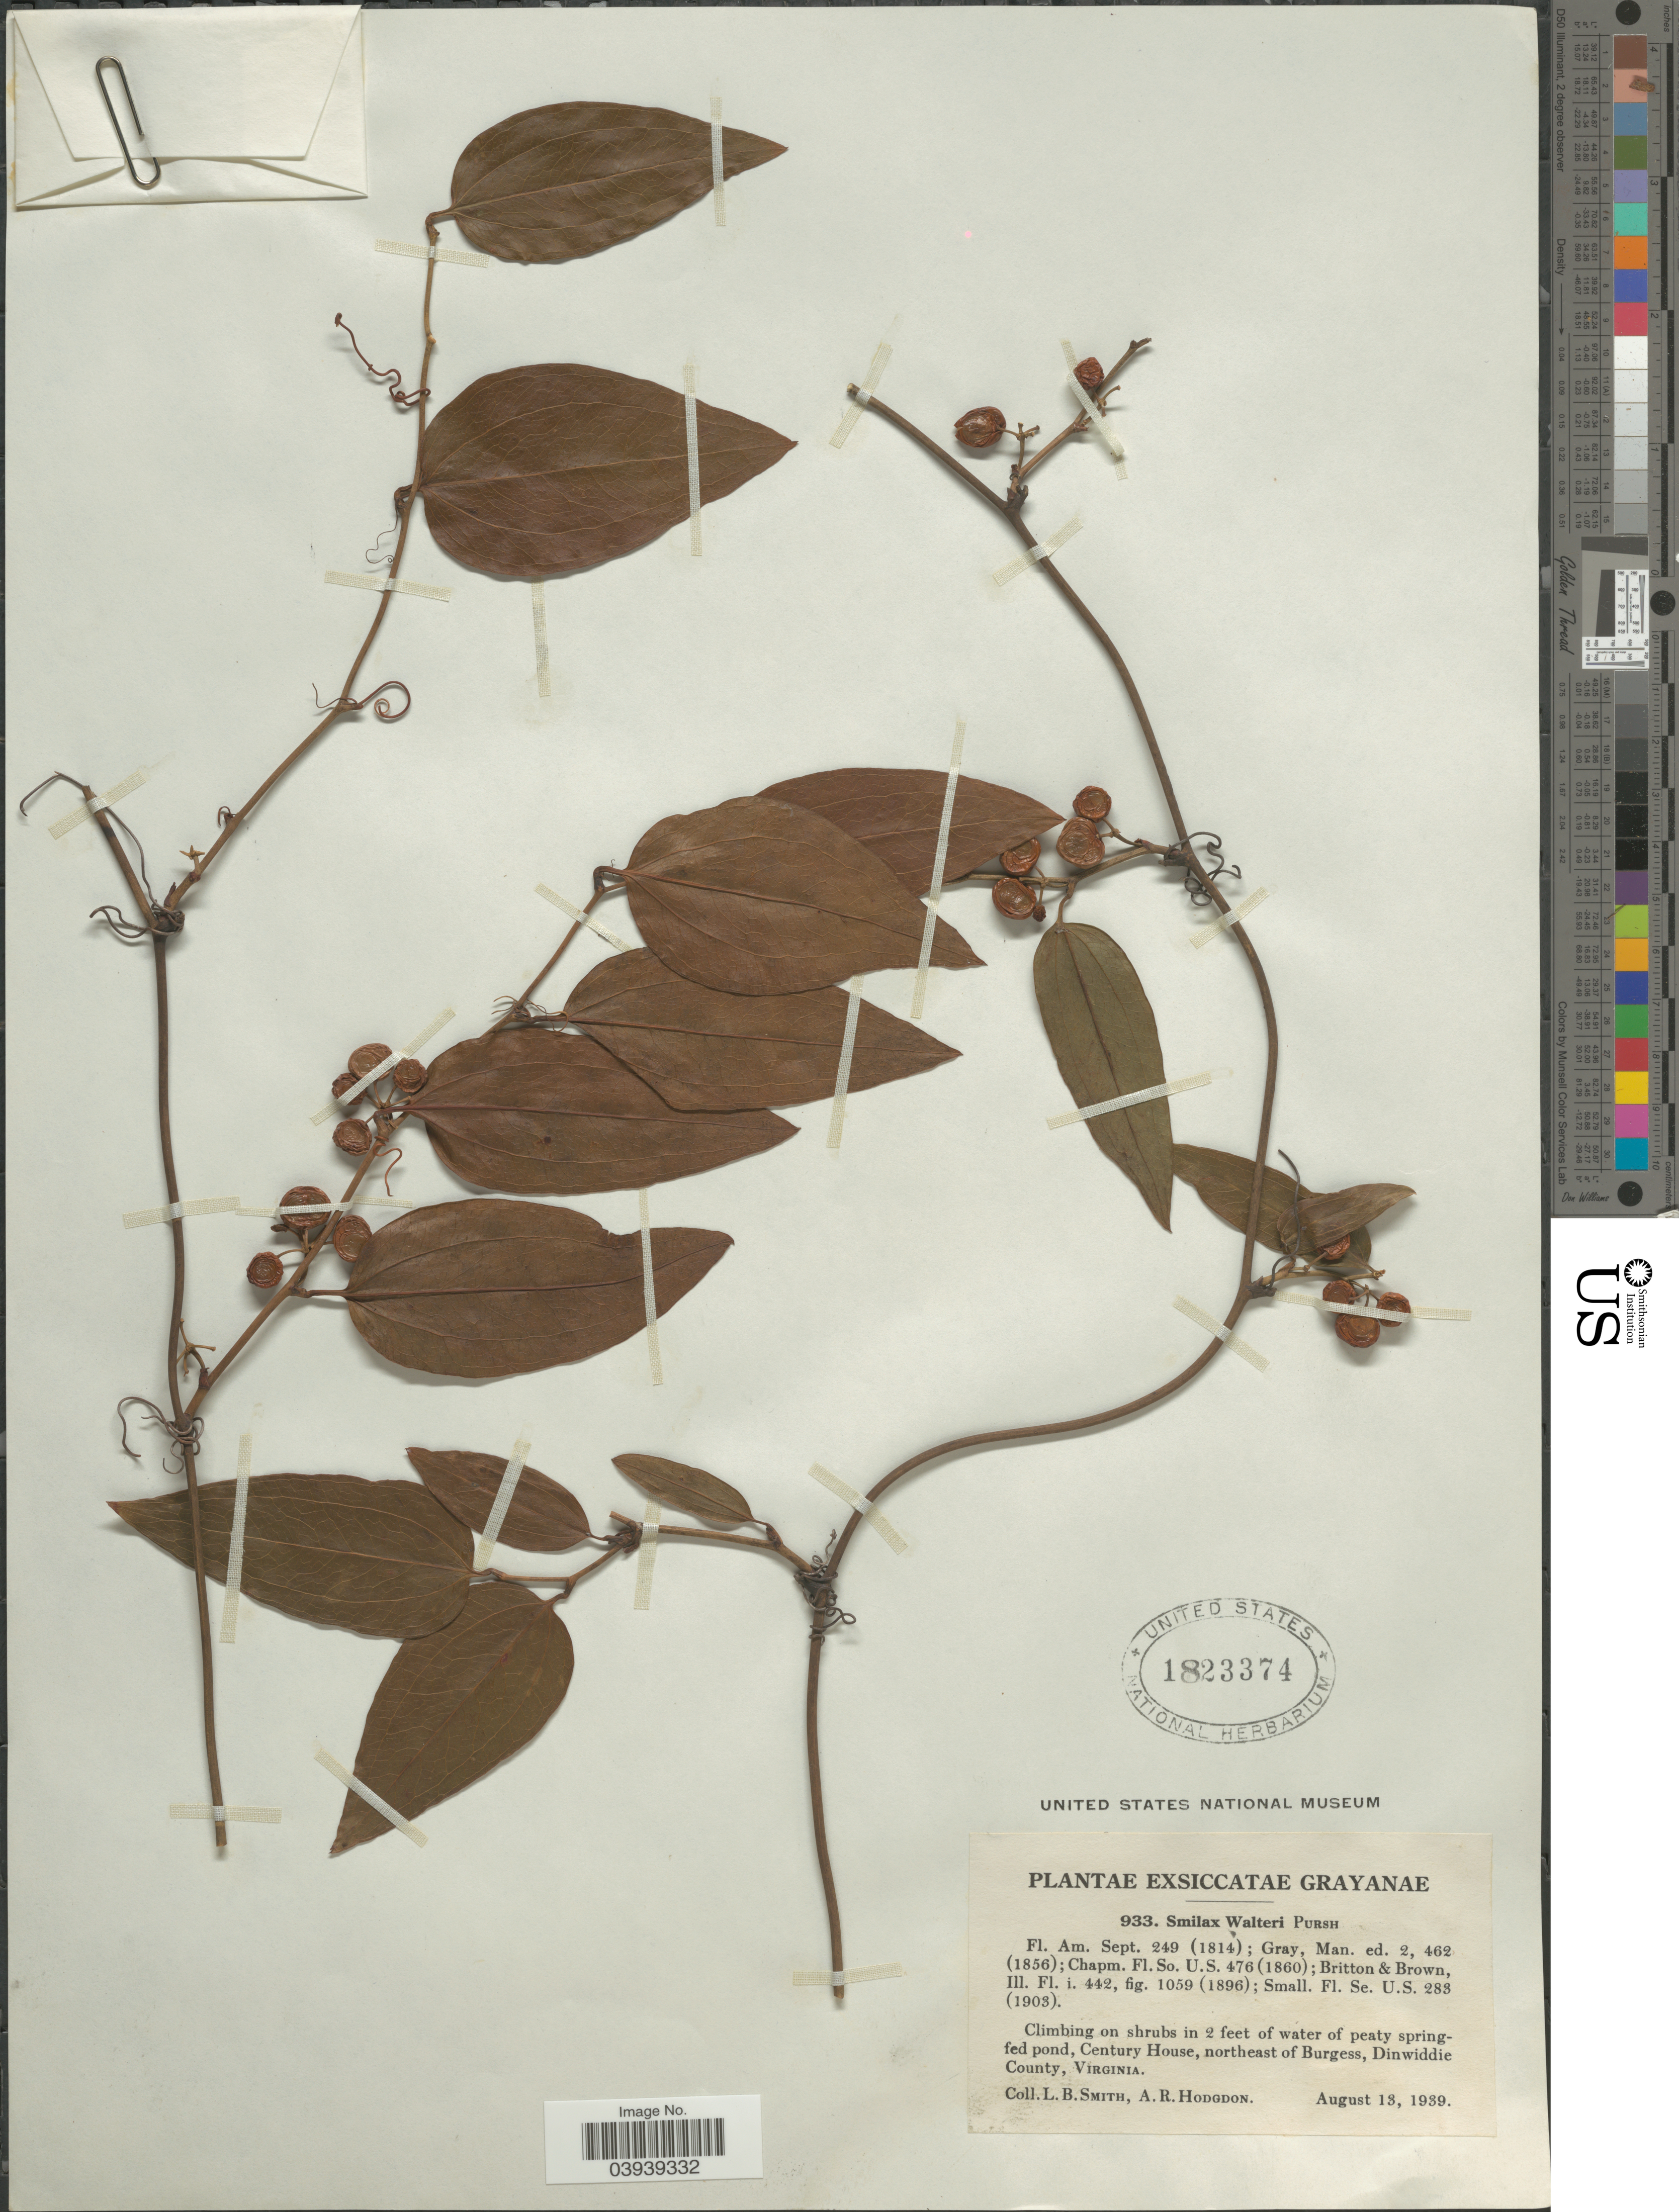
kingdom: Plantae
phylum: Tracheophyta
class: Liliopsida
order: Liliales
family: Smilacaceae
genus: Smilax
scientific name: Smilax walteri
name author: Pursh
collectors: L. Smith & A. R. Hodgdon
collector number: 933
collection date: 1939-08-13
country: United States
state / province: Virginia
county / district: Dinwiddie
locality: Climbing on shrubs in 2 feet of water of peaty springfed pond, Century House, northeast of Burgess, Dinwiddie County.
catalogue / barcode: US 1823374